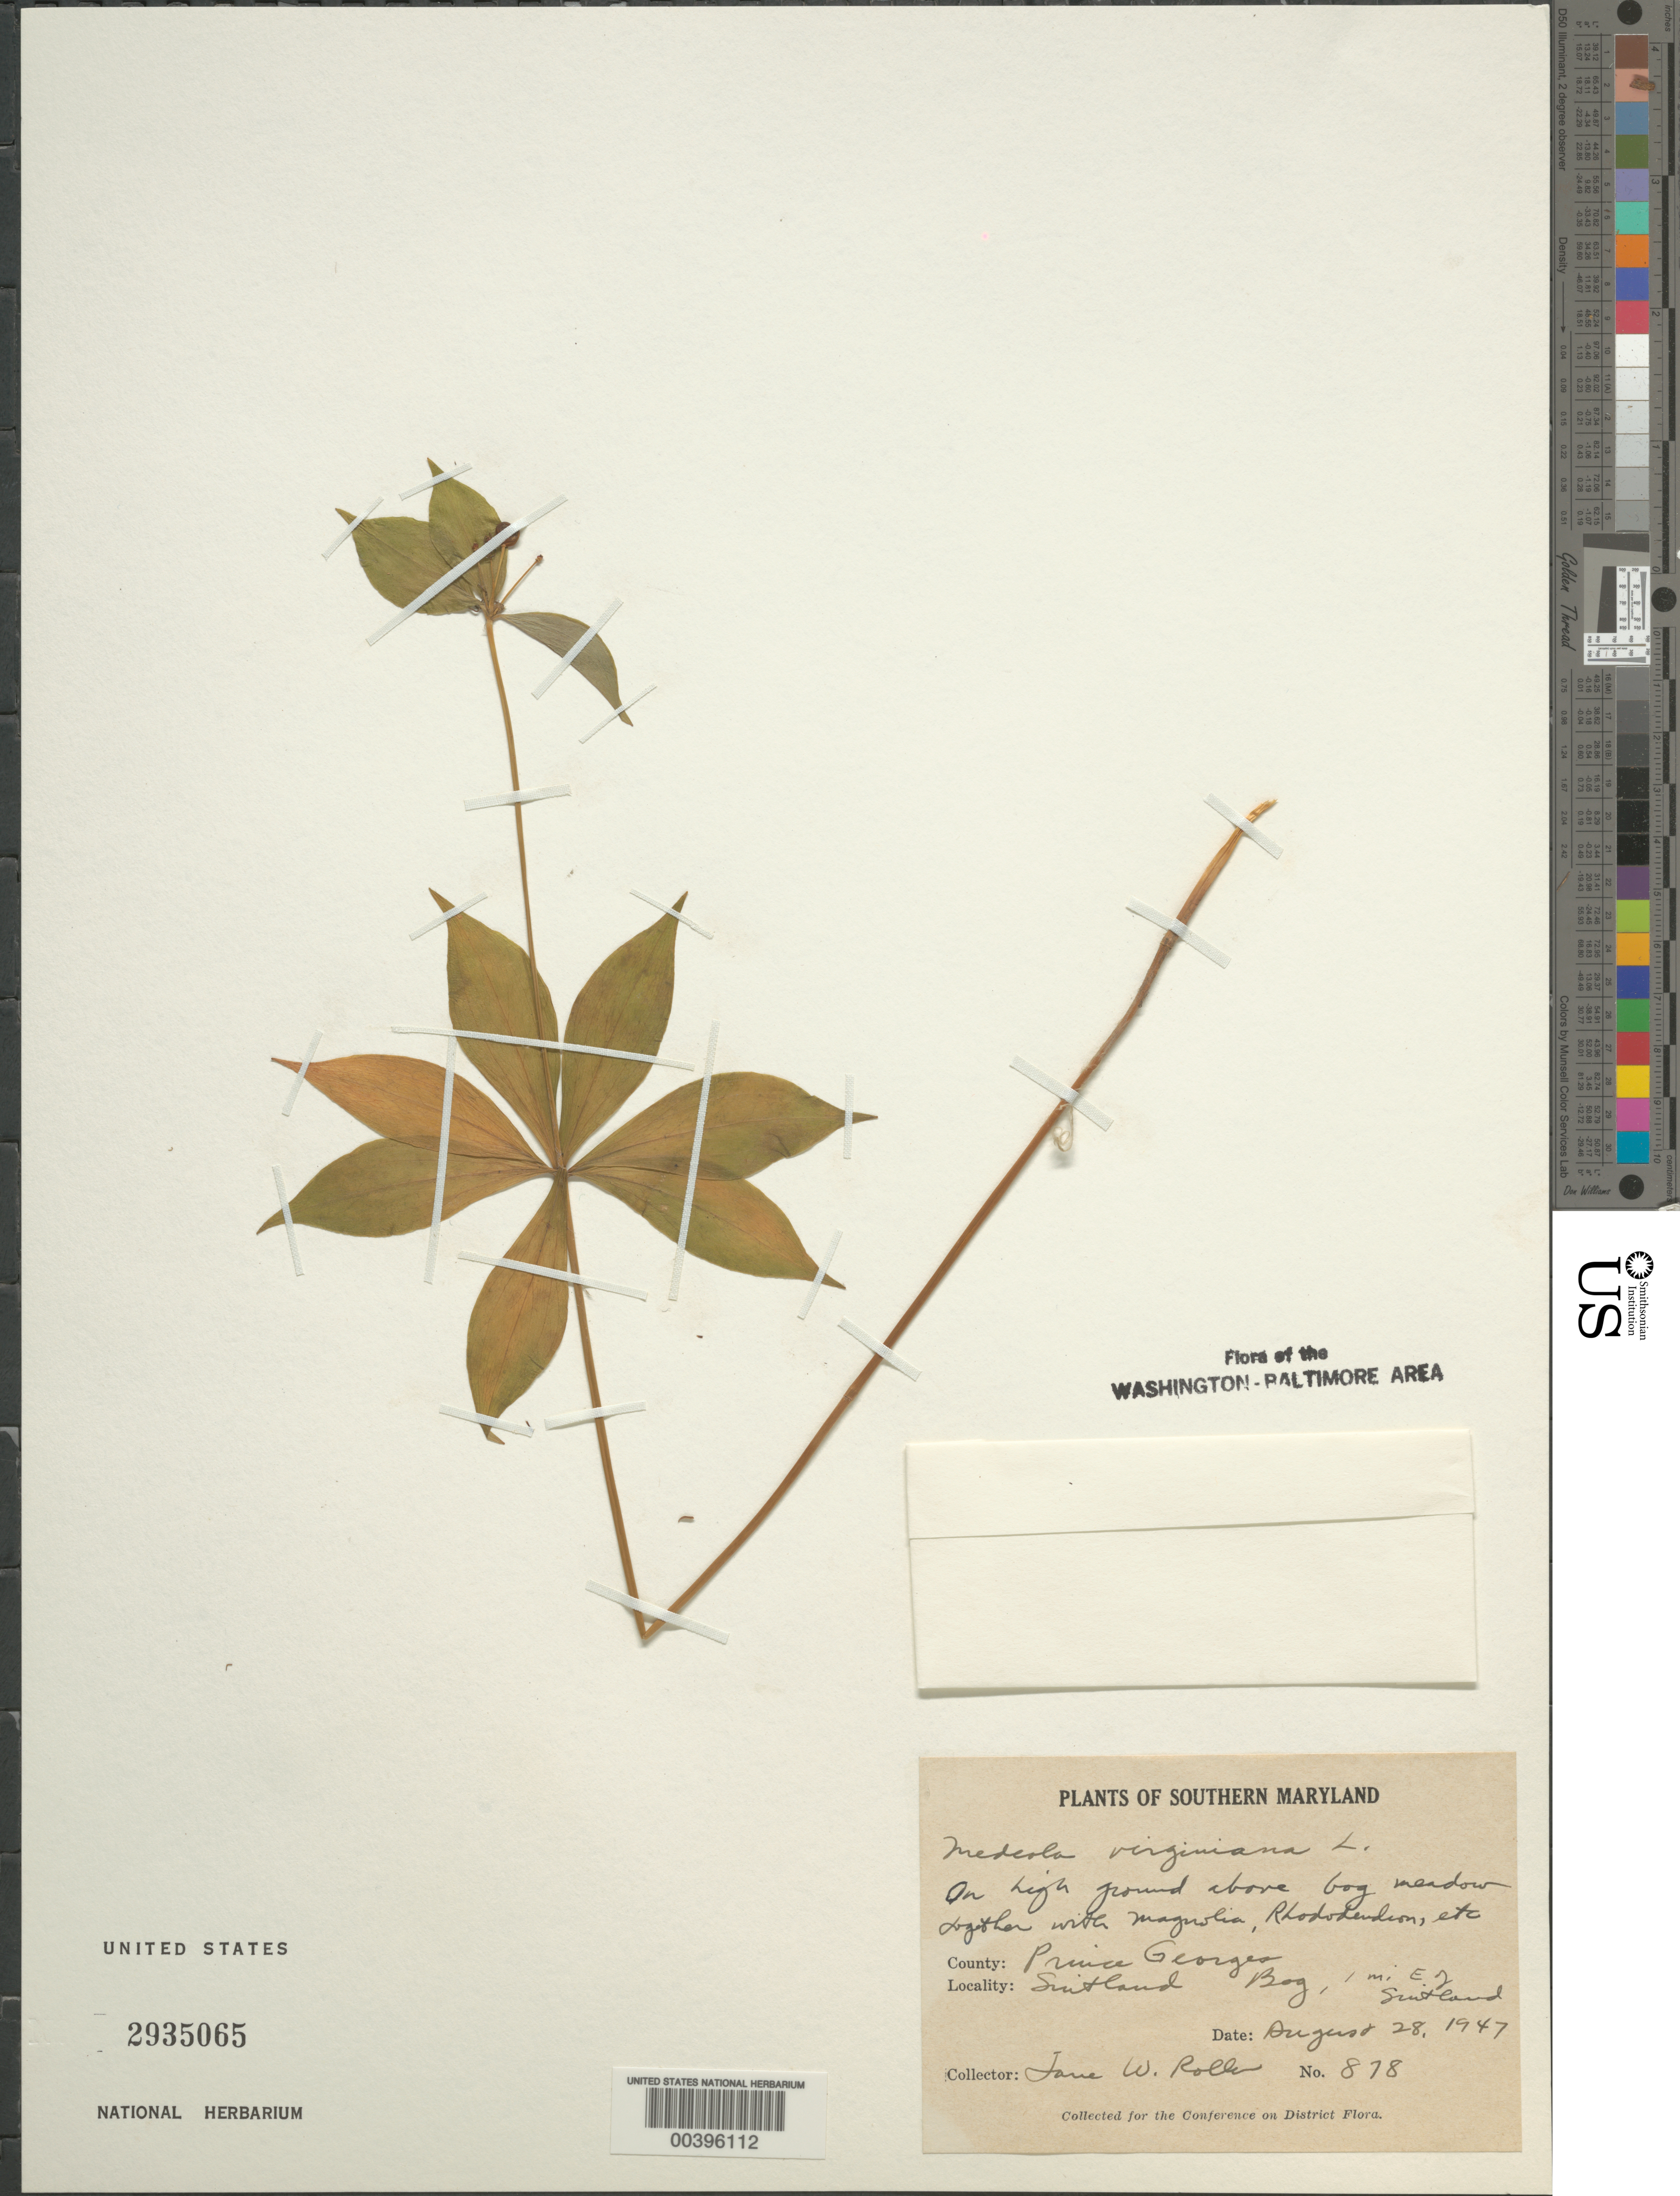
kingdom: Plantae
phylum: Tracheophyta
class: Liliopsida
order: Liliales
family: Liliaceae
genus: Medeola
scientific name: Medeola virginiana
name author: (L.) Desf.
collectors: J. W. Roller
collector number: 878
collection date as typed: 28 Aug 1947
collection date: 1947-08-28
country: United States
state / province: Maryland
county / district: Prince George's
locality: Suitland Bog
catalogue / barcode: US 2935065